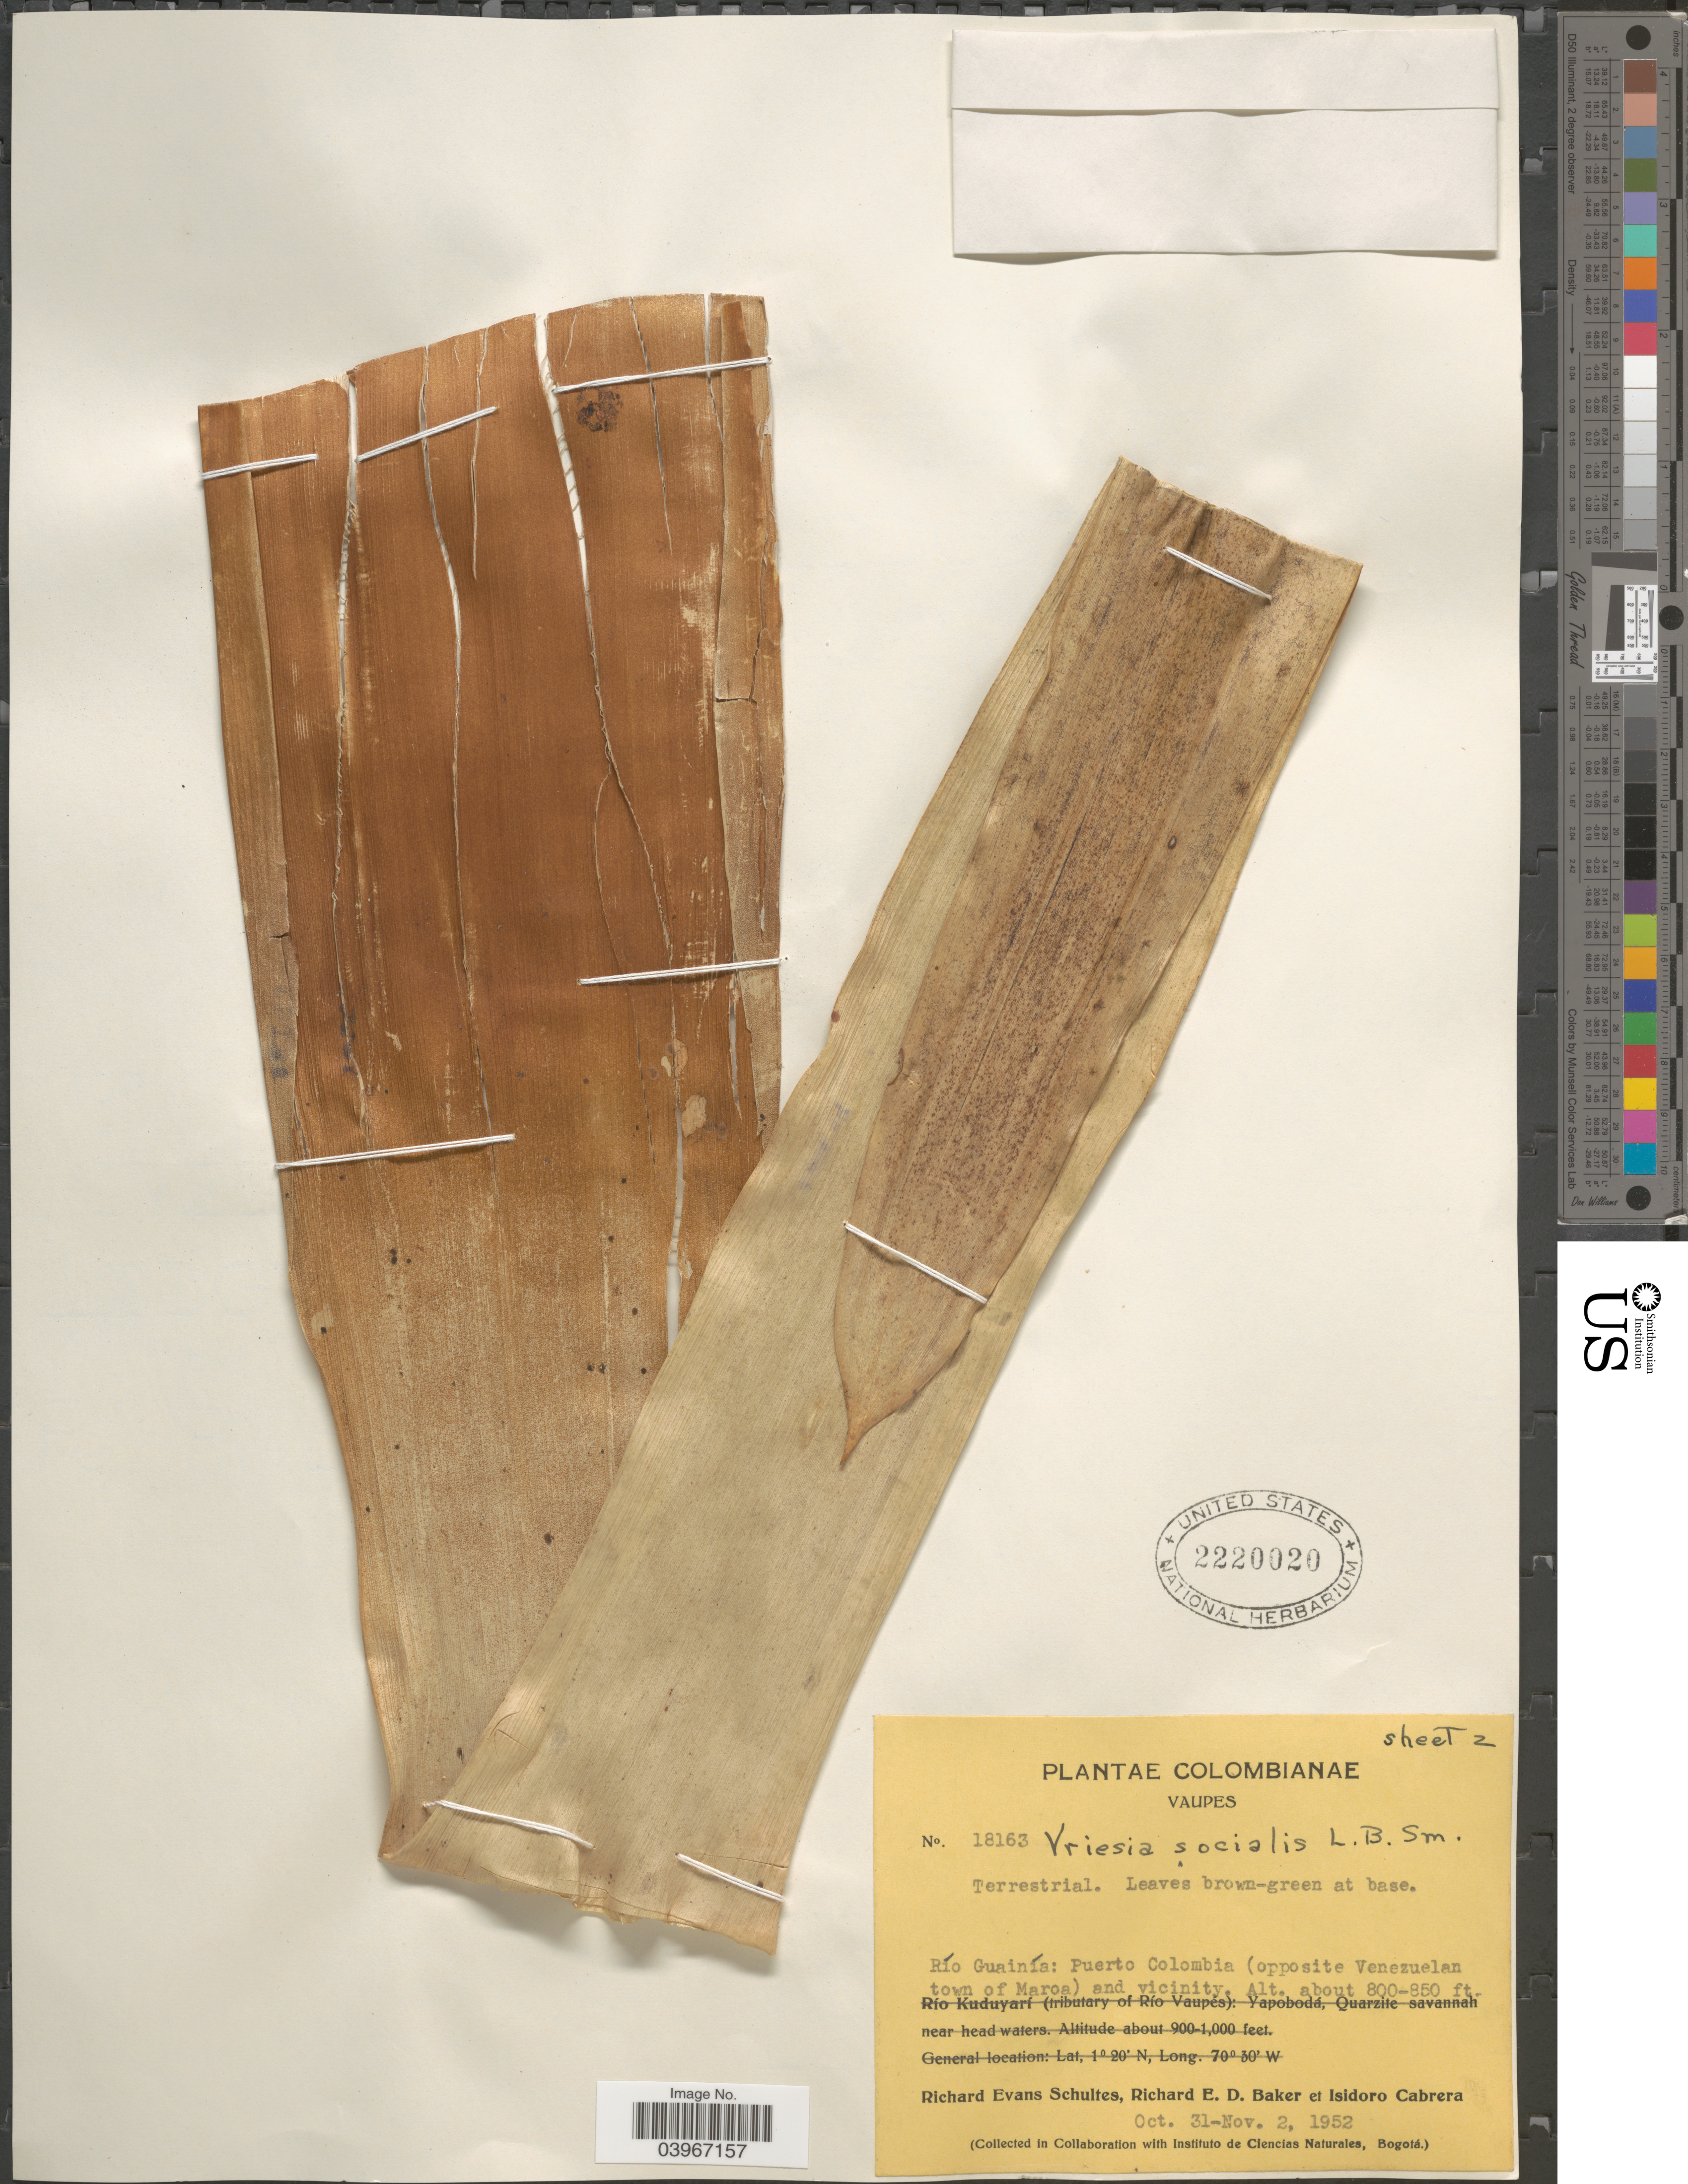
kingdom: Plantae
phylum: Tracheophyta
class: Liliopsida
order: Poales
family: Bromeliaceae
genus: Vriesea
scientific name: Vriesea socialis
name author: L.B. Sm.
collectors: R. E. Schultes, R. E. D. Baker & I. Cabrera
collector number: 18163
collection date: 1952-10-31/1952-11-02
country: Colombia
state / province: Vaupés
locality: Río Guainía: Puerto Colombia (opposite Venezuelan town of Maroa) and vicinity.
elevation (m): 244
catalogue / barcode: US 2220020